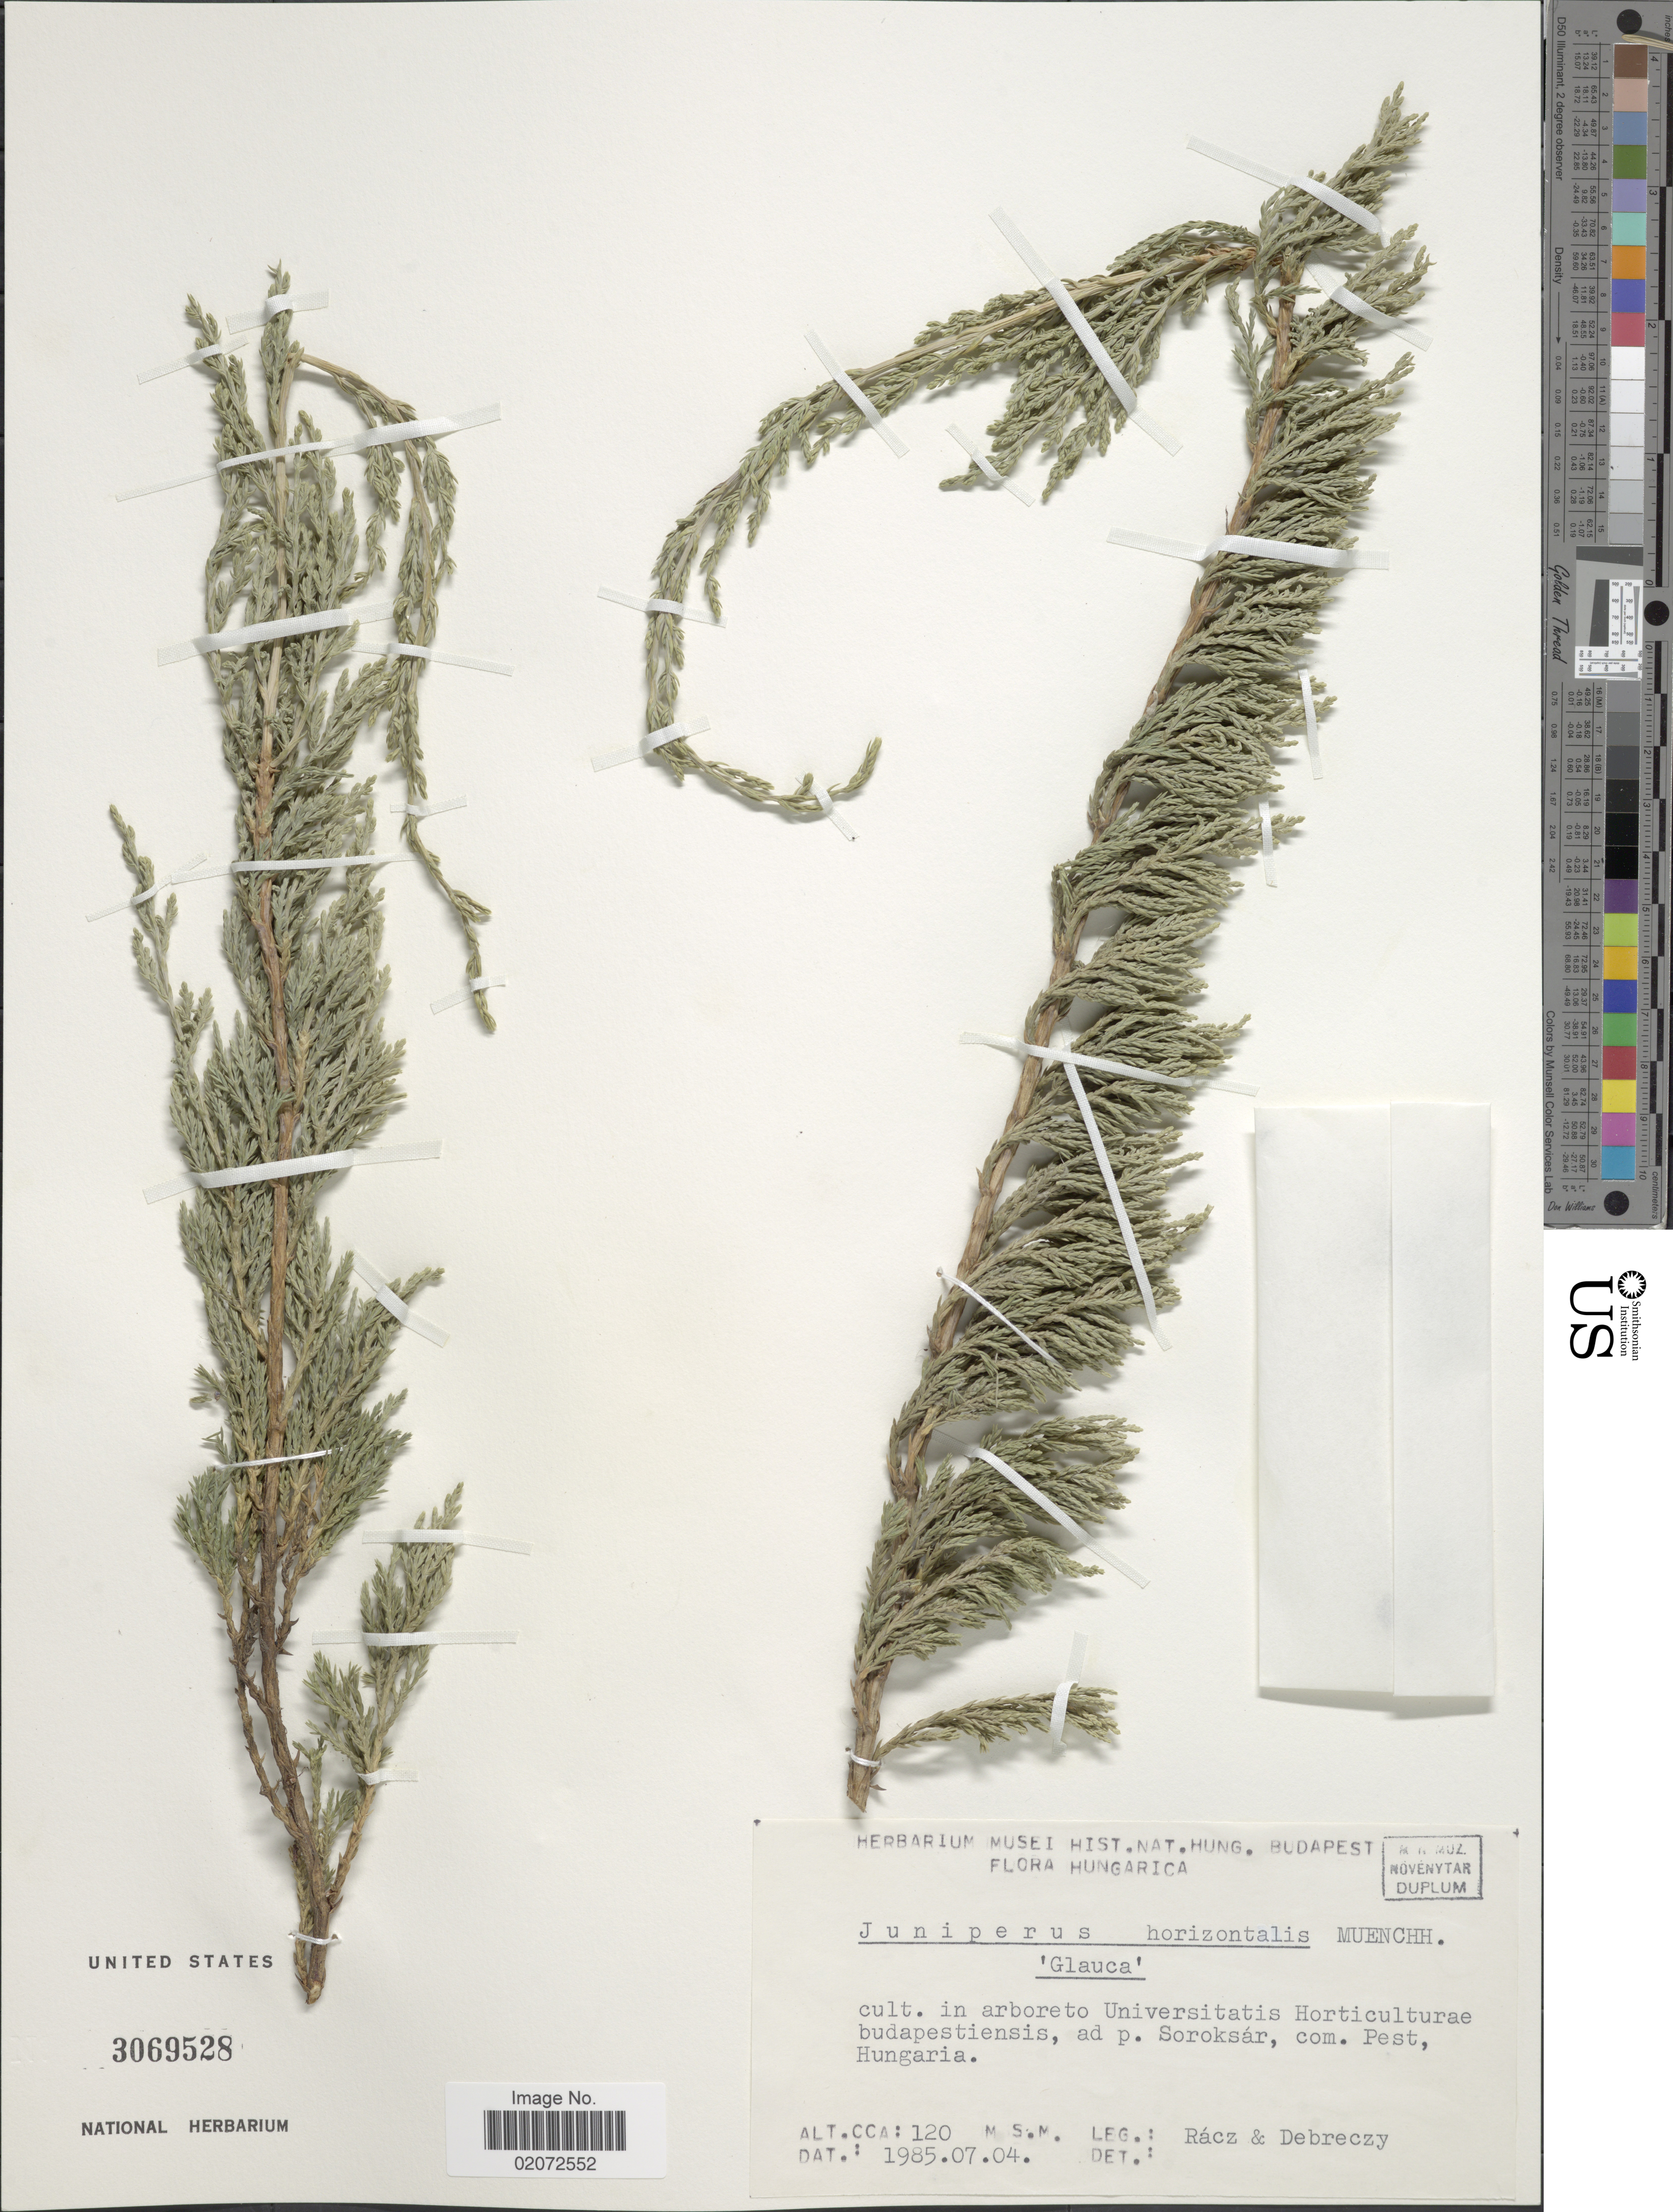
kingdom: Plantae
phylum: Tracheophyta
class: Pinopsida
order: Pinales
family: Cupressaceae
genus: Juniperus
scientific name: Juniperus horizontalis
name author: Moench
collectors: Rácz & Z. Debreczy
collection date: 1985-04-07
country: Hungary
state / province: Pest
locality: Hungarica. cult. in arboreto Universitatis Horticulturae budapestiensis, ad p. Soroksar, com. Pest, Hungaria.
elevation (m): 120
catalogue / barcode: US 3069528